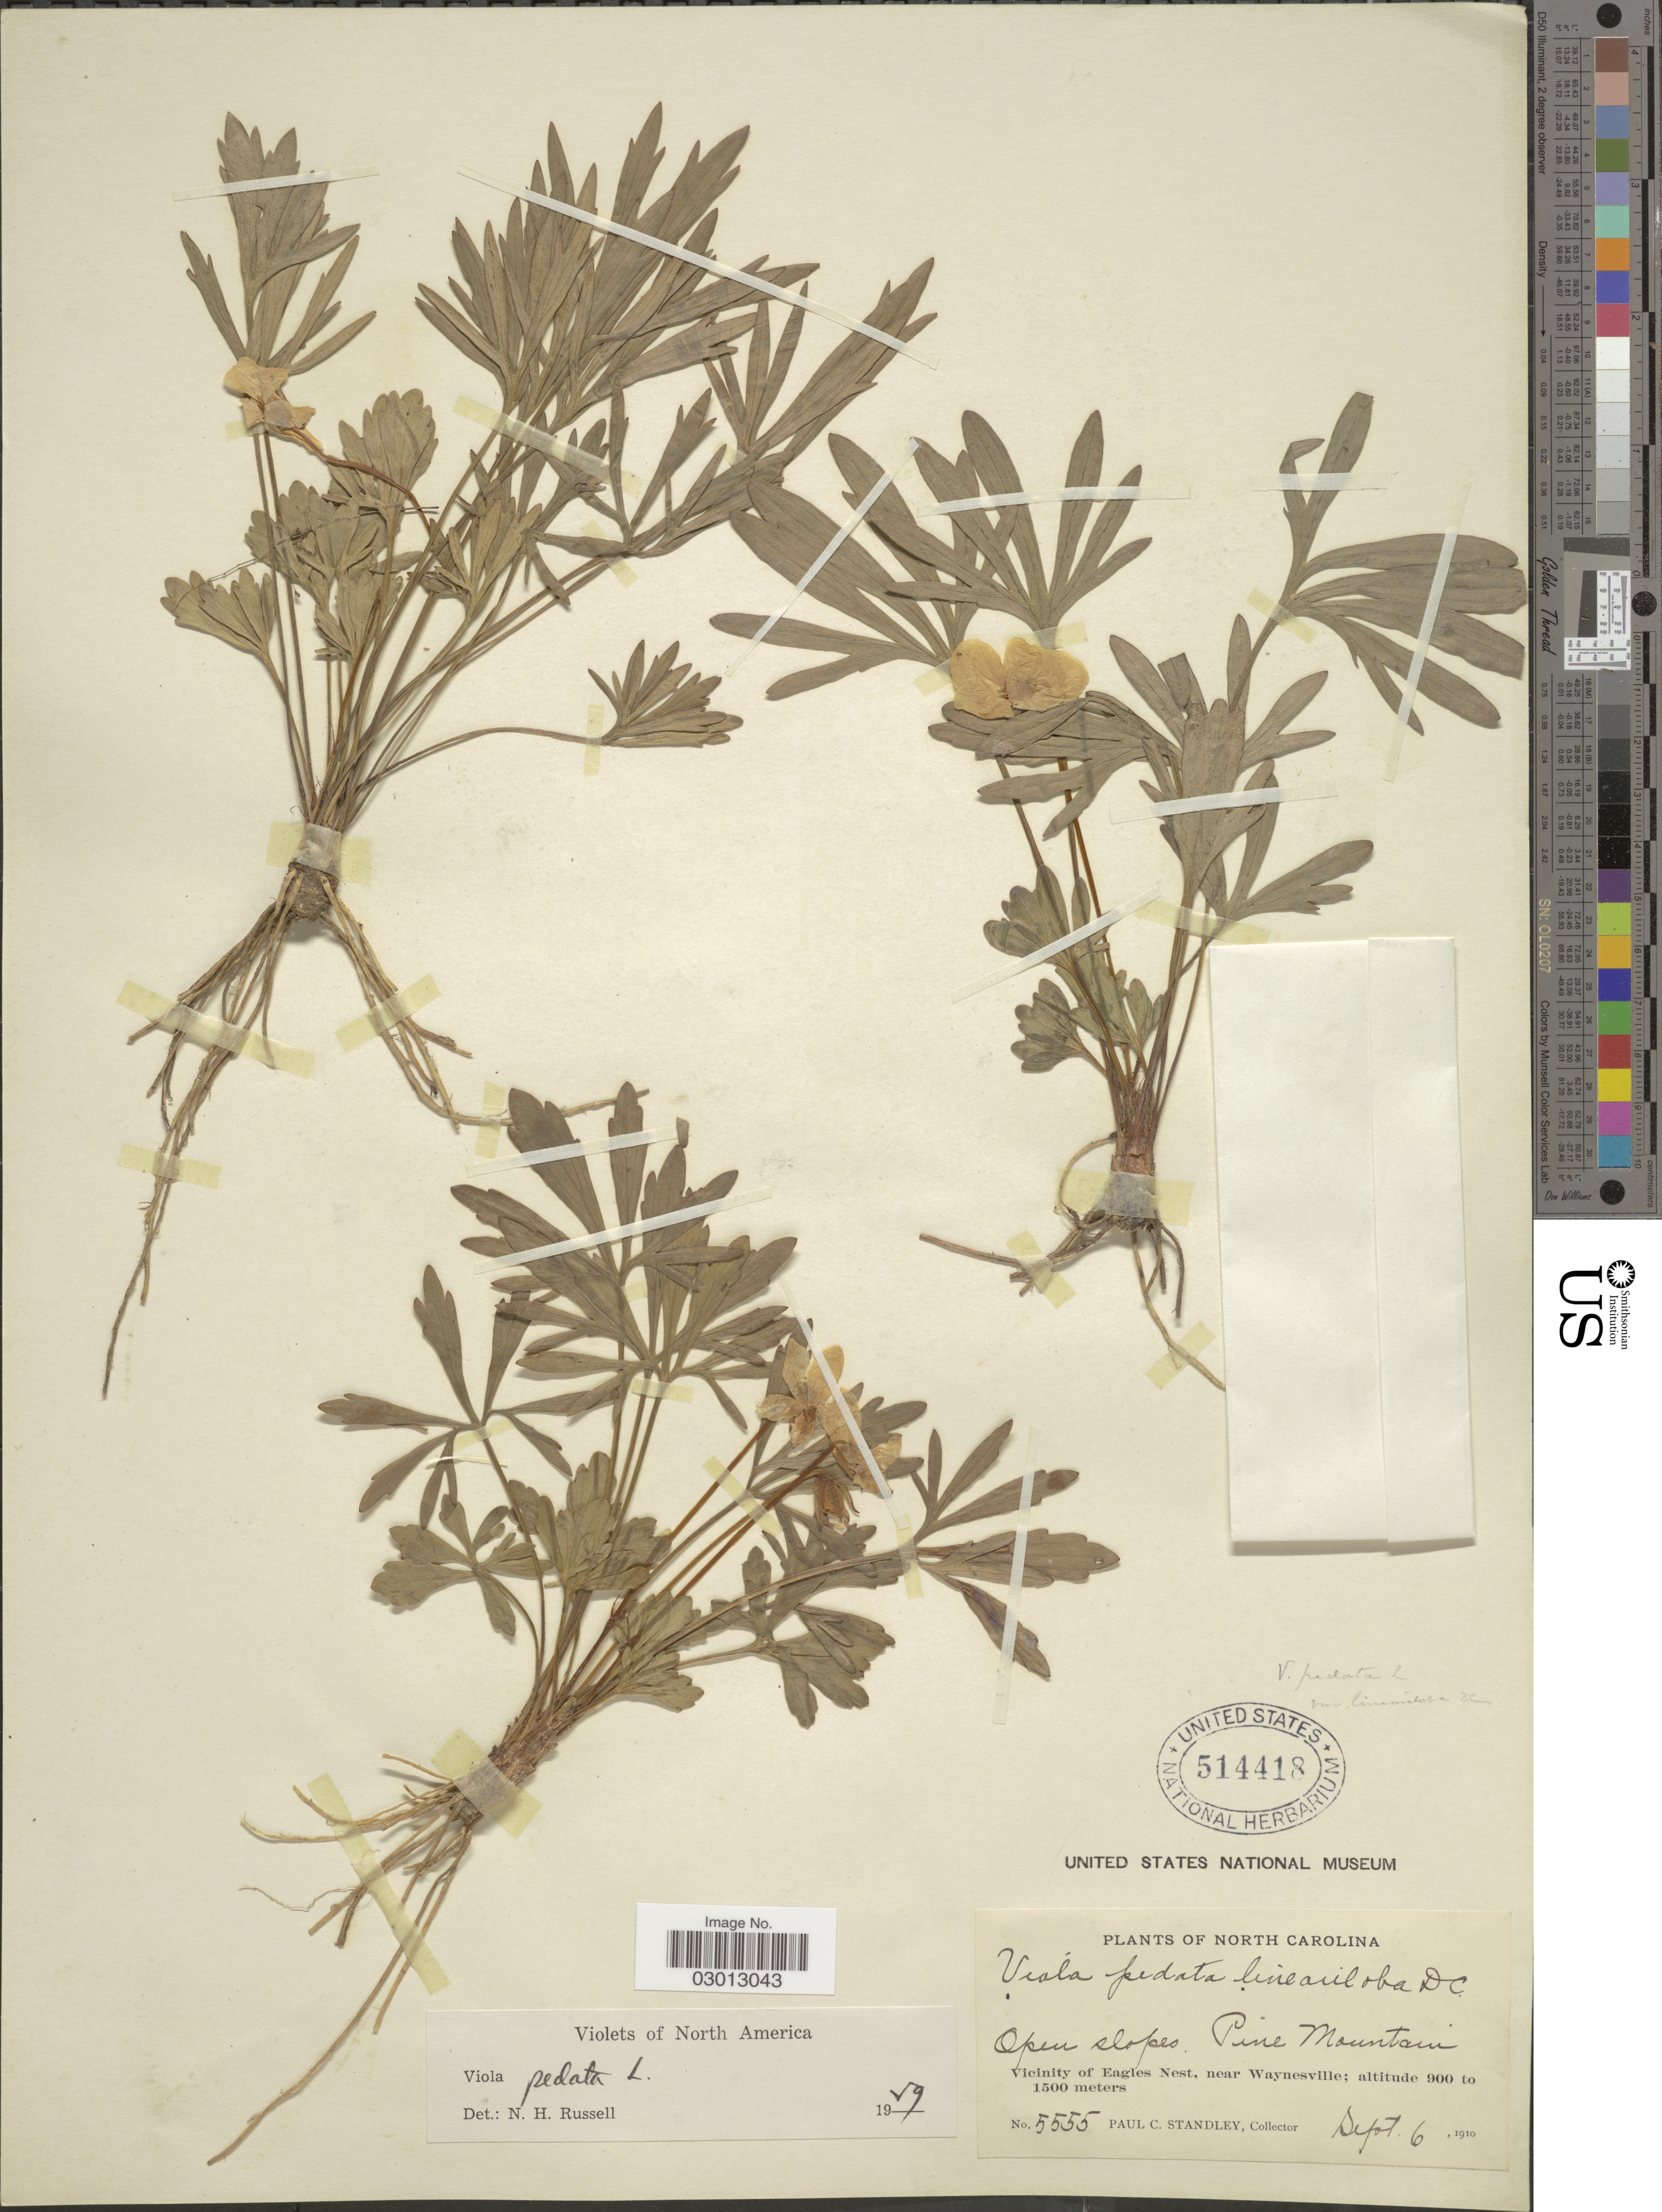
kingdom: Plantae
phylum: Tracheophyta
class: Magnoliopsida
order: Malpighiales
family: Violaceae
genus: Viola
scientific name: Viola pedata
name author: L.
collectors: P. C. Standley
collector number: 5555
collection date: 1910-09-06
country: United States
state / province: North Carolina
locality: Open slopes. Pine Mountain. Vicinity of Eagles Nest, near Waynesville.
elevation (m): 900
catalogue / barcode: US 514418